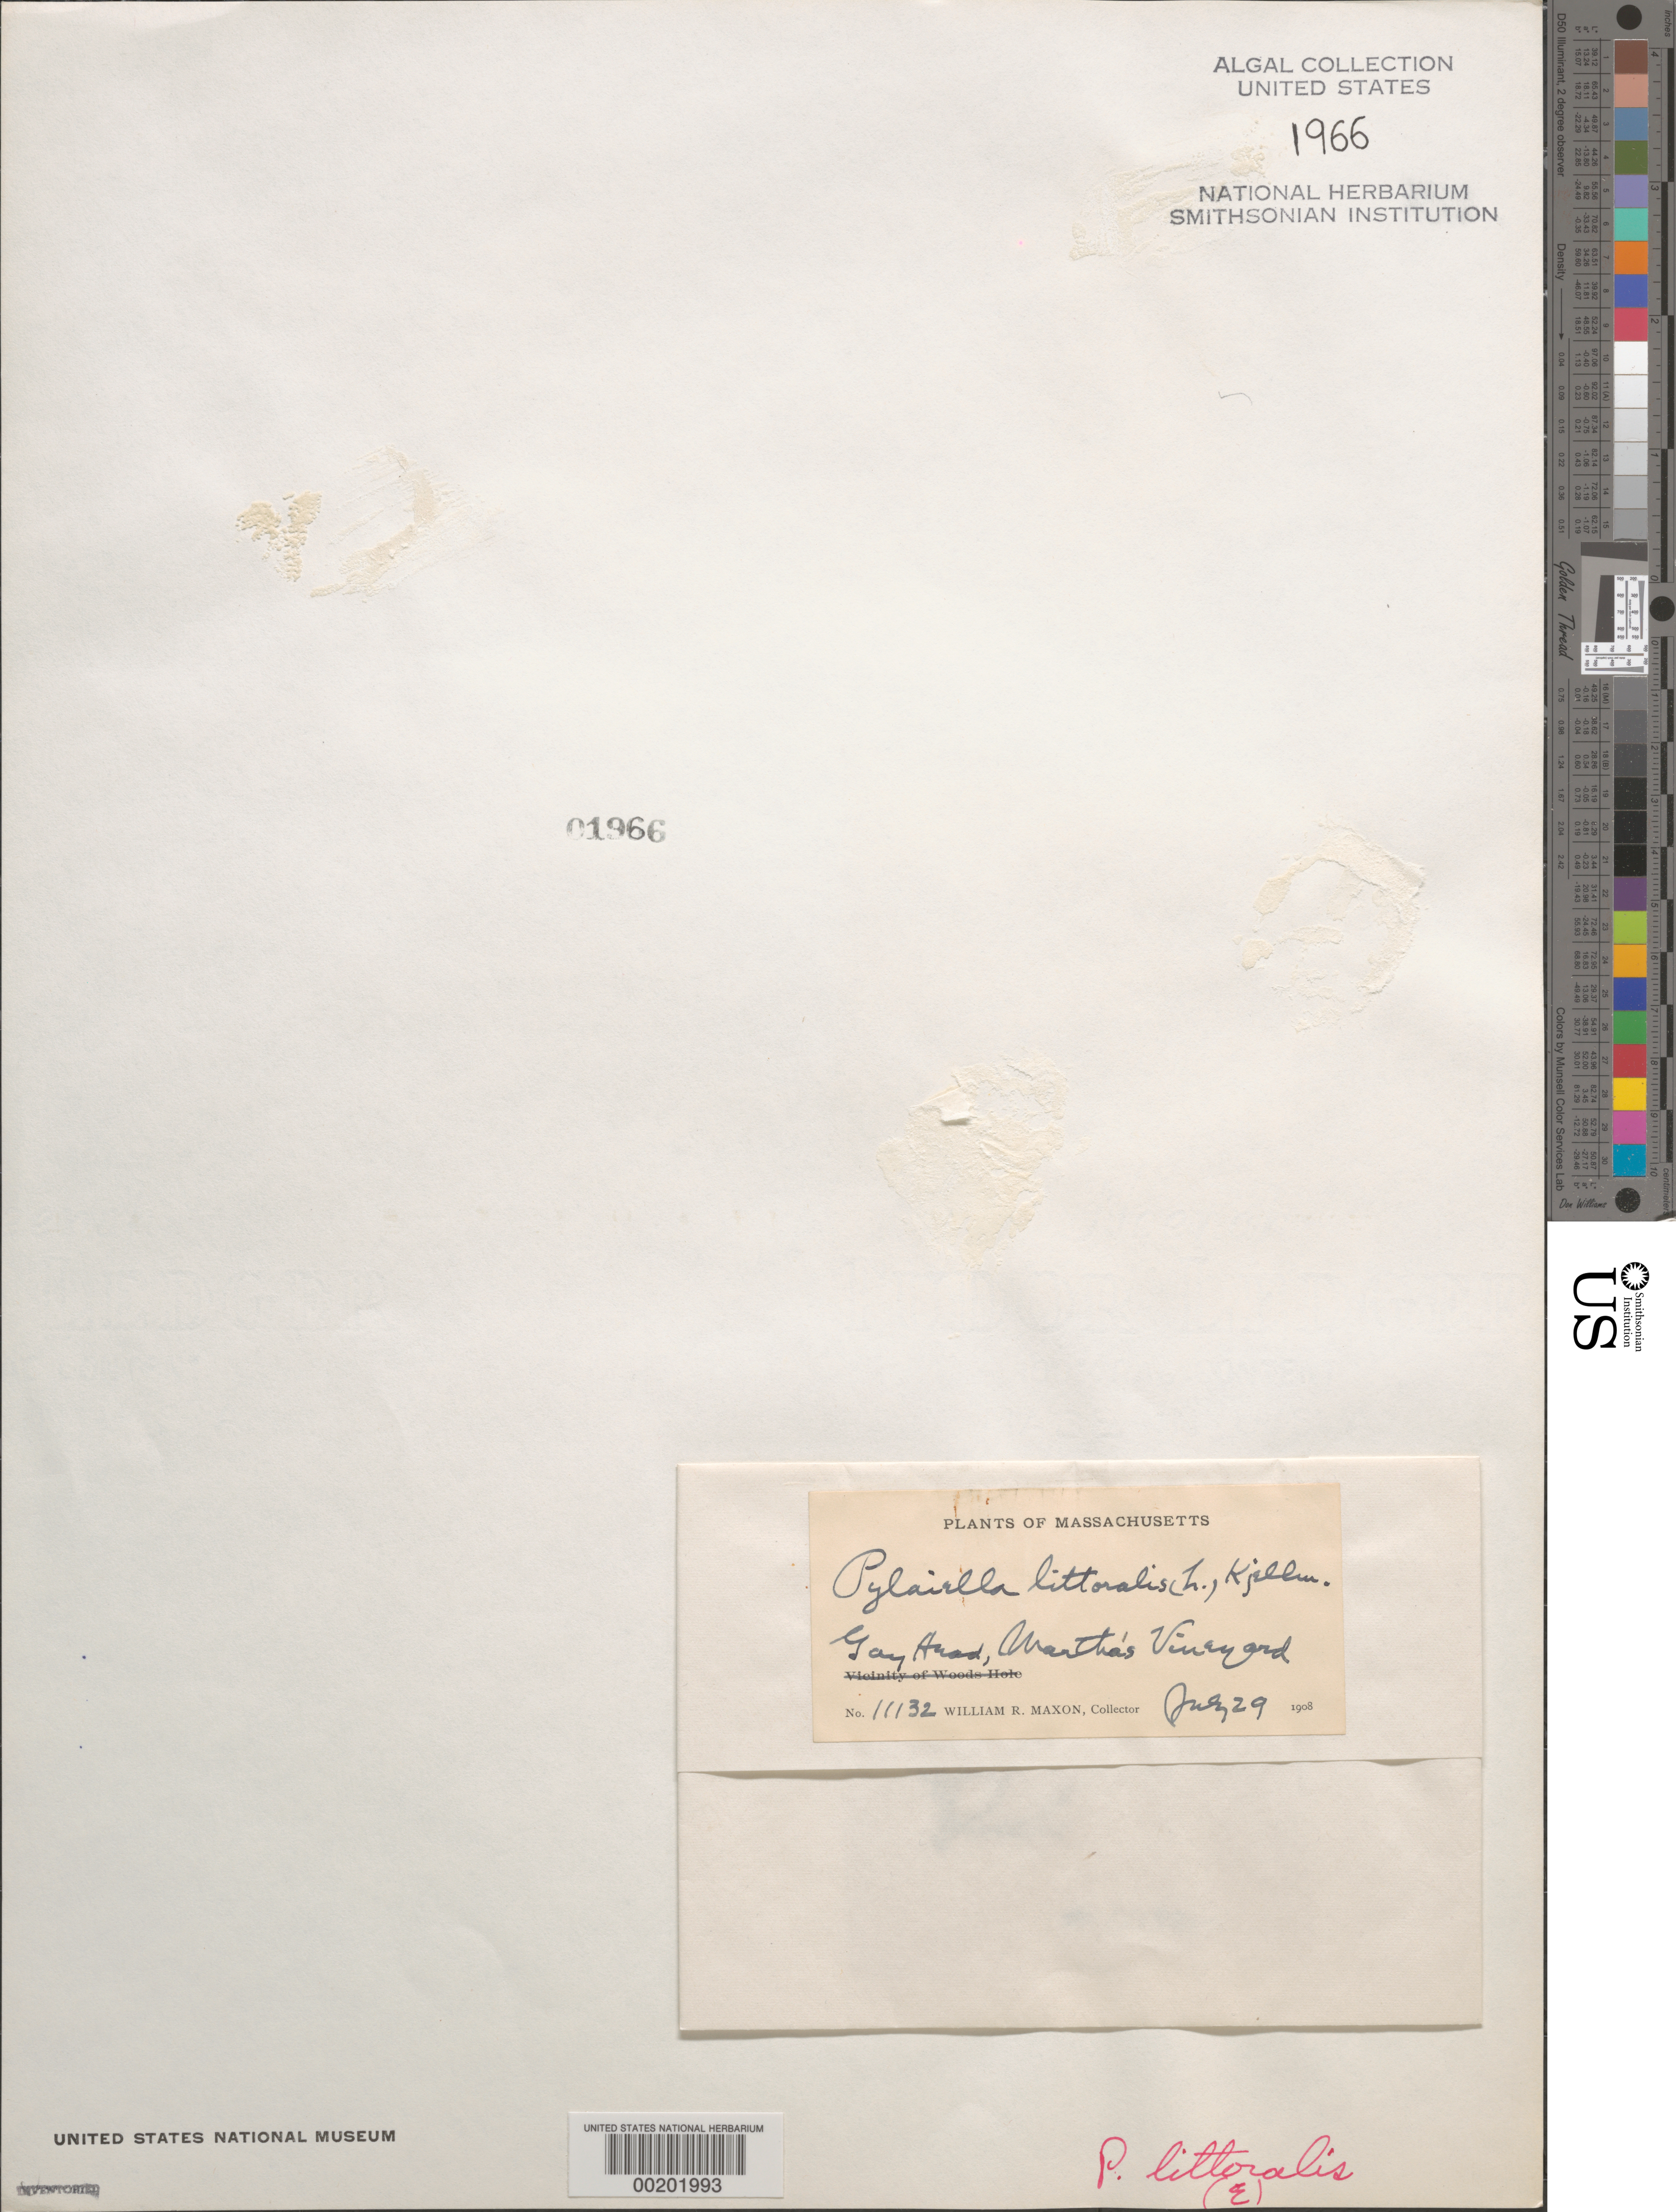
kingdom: Chromista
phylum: Ochrophyta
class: Phaeophyceae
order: Ectocarpales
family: Acinetosporaceae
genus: Pylaiella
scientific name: Pylaiella litoralis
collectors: W. R. Maxon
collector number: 11132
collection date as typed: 29 Jul 1908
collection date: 1908-07-29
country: United States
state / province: Massachusetts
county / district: Dukes County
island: Martha's Vineyard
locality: Gay Head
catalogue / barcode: US 1966